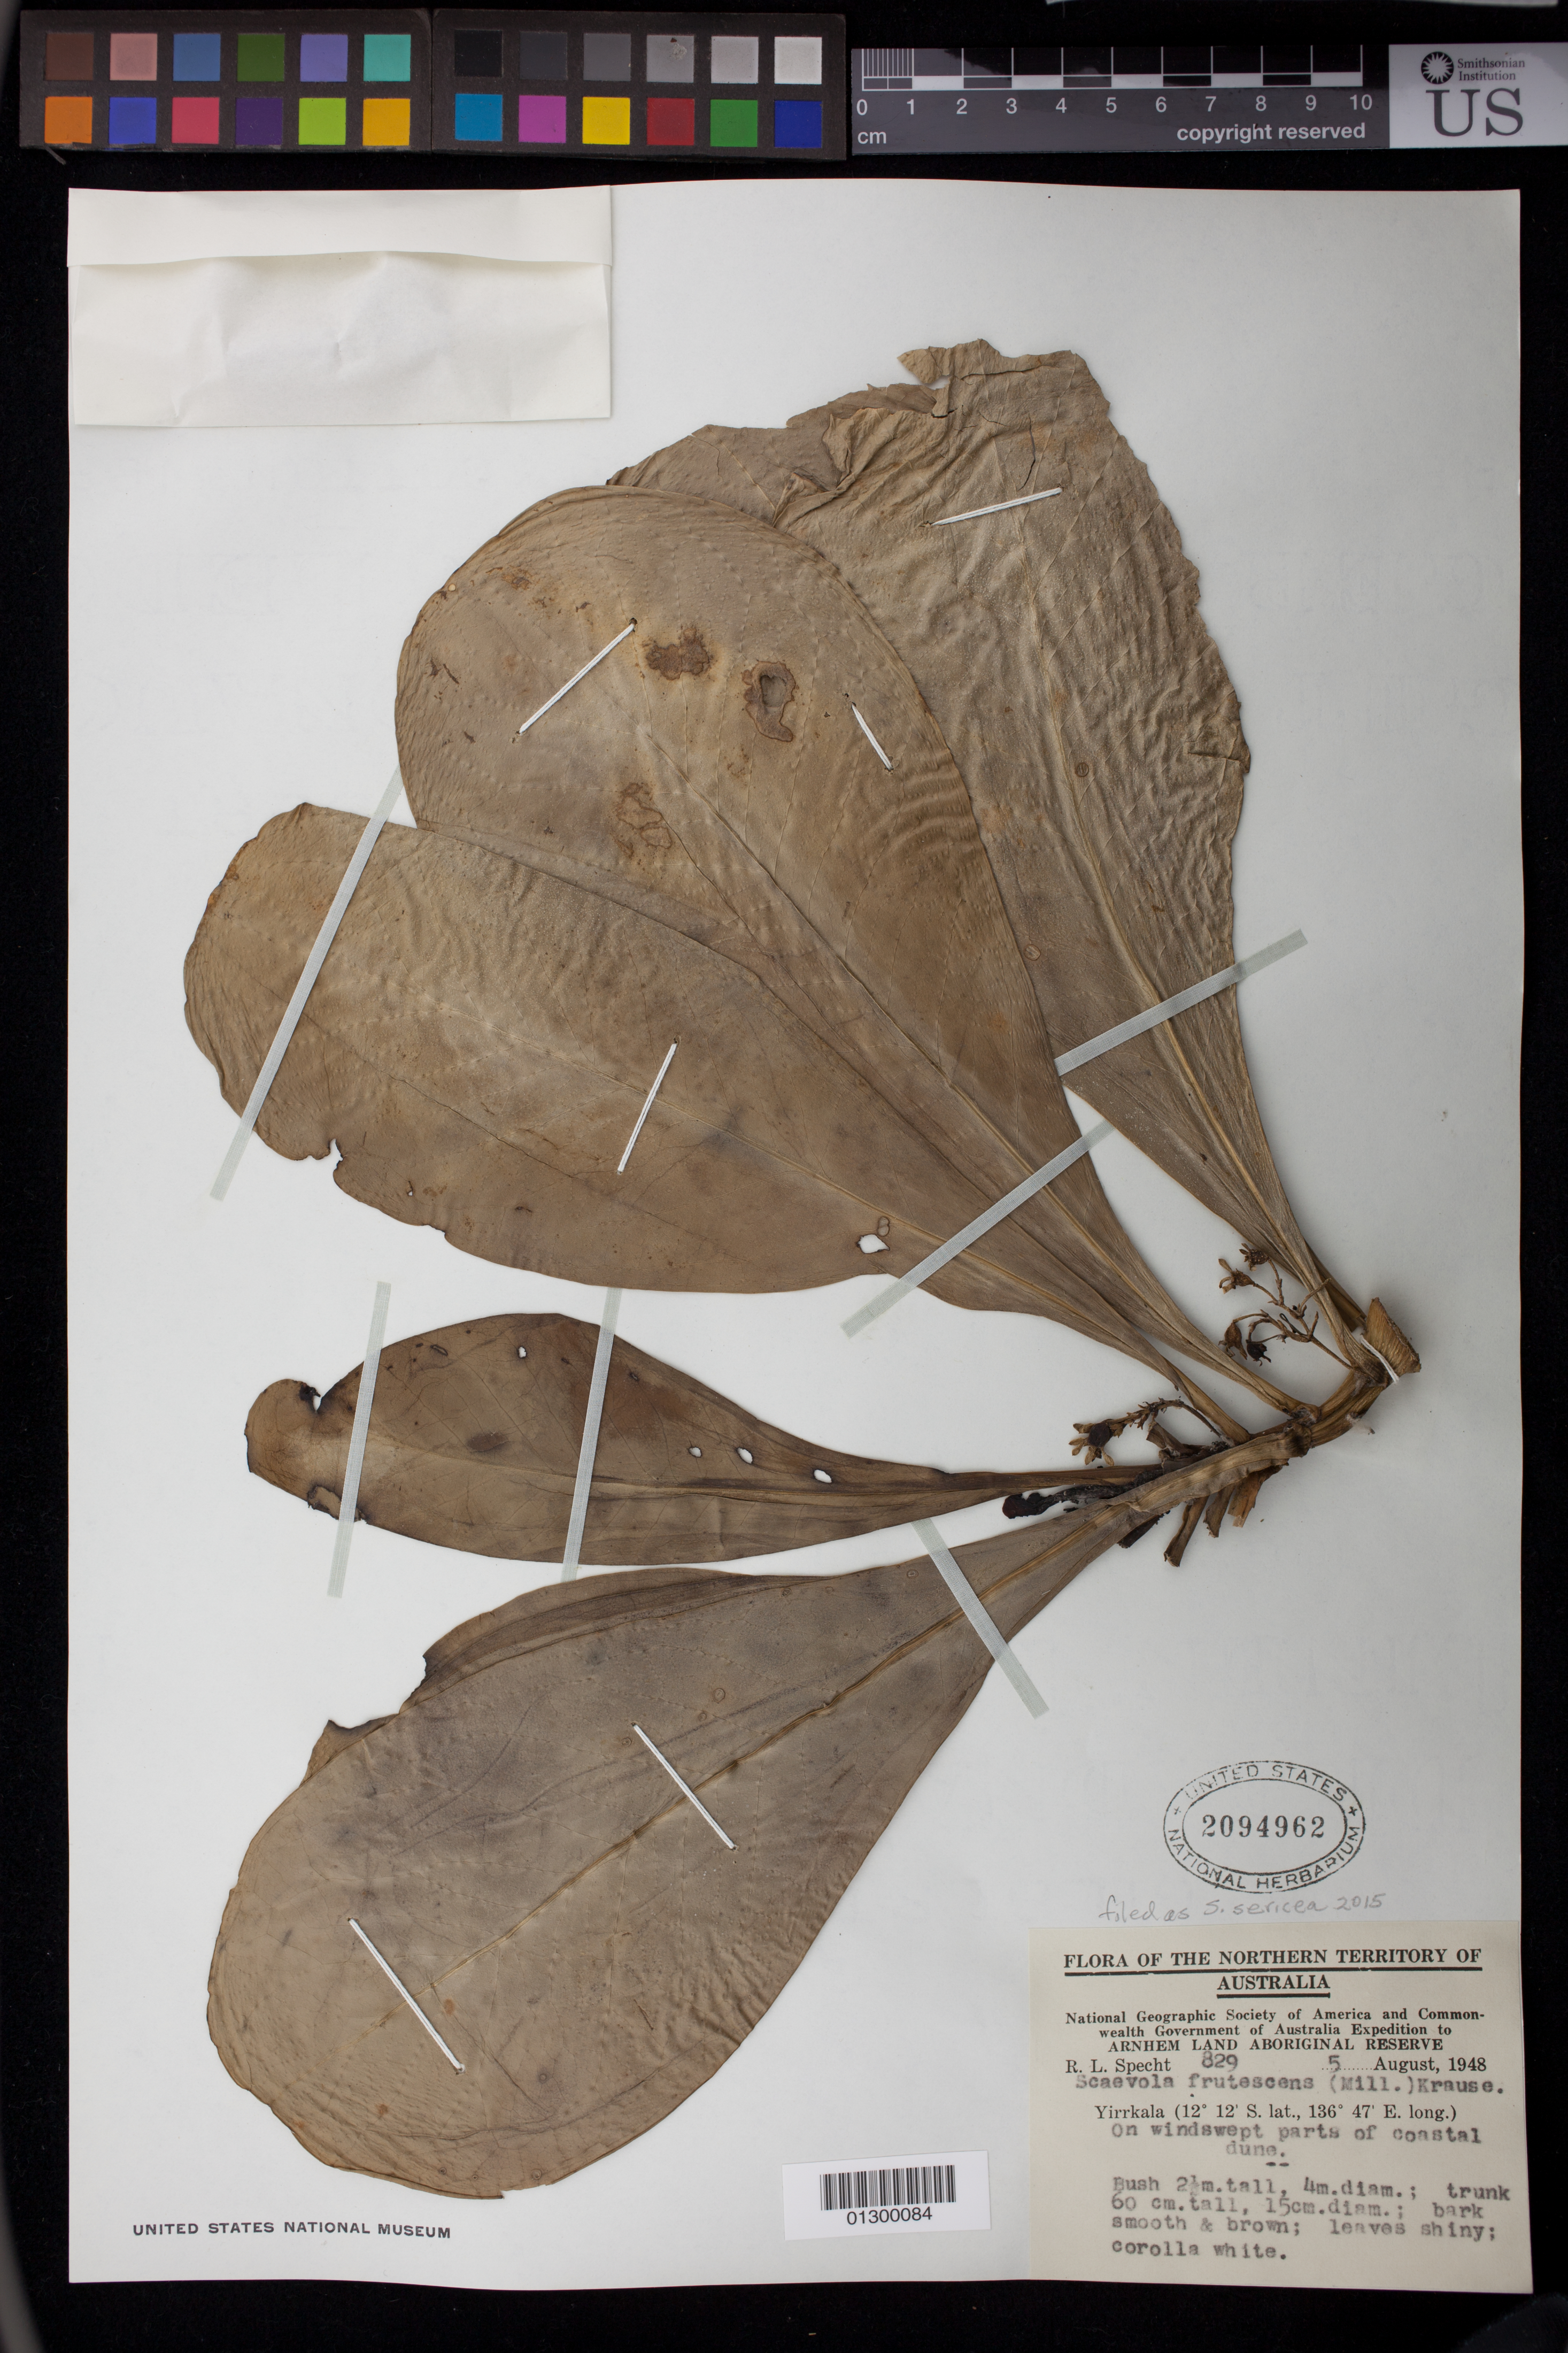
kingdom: Plantae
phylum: Tracheophyta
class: Magnoliopsida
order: Asterales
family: Goodeniaceae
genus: Scaevola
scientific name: Scaevola sericea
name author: Vahl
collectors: R. L. Specht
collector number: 829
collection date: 1948-08-05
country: Australia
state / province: Northern Territory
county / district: East Arnhem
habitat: On windswept parts of coastal dune.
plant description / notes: Bush 2.5 m. tall, 4 m. diam.; bark smooth and brown; leaves shiny; corolla white.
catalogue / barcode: US 2094962